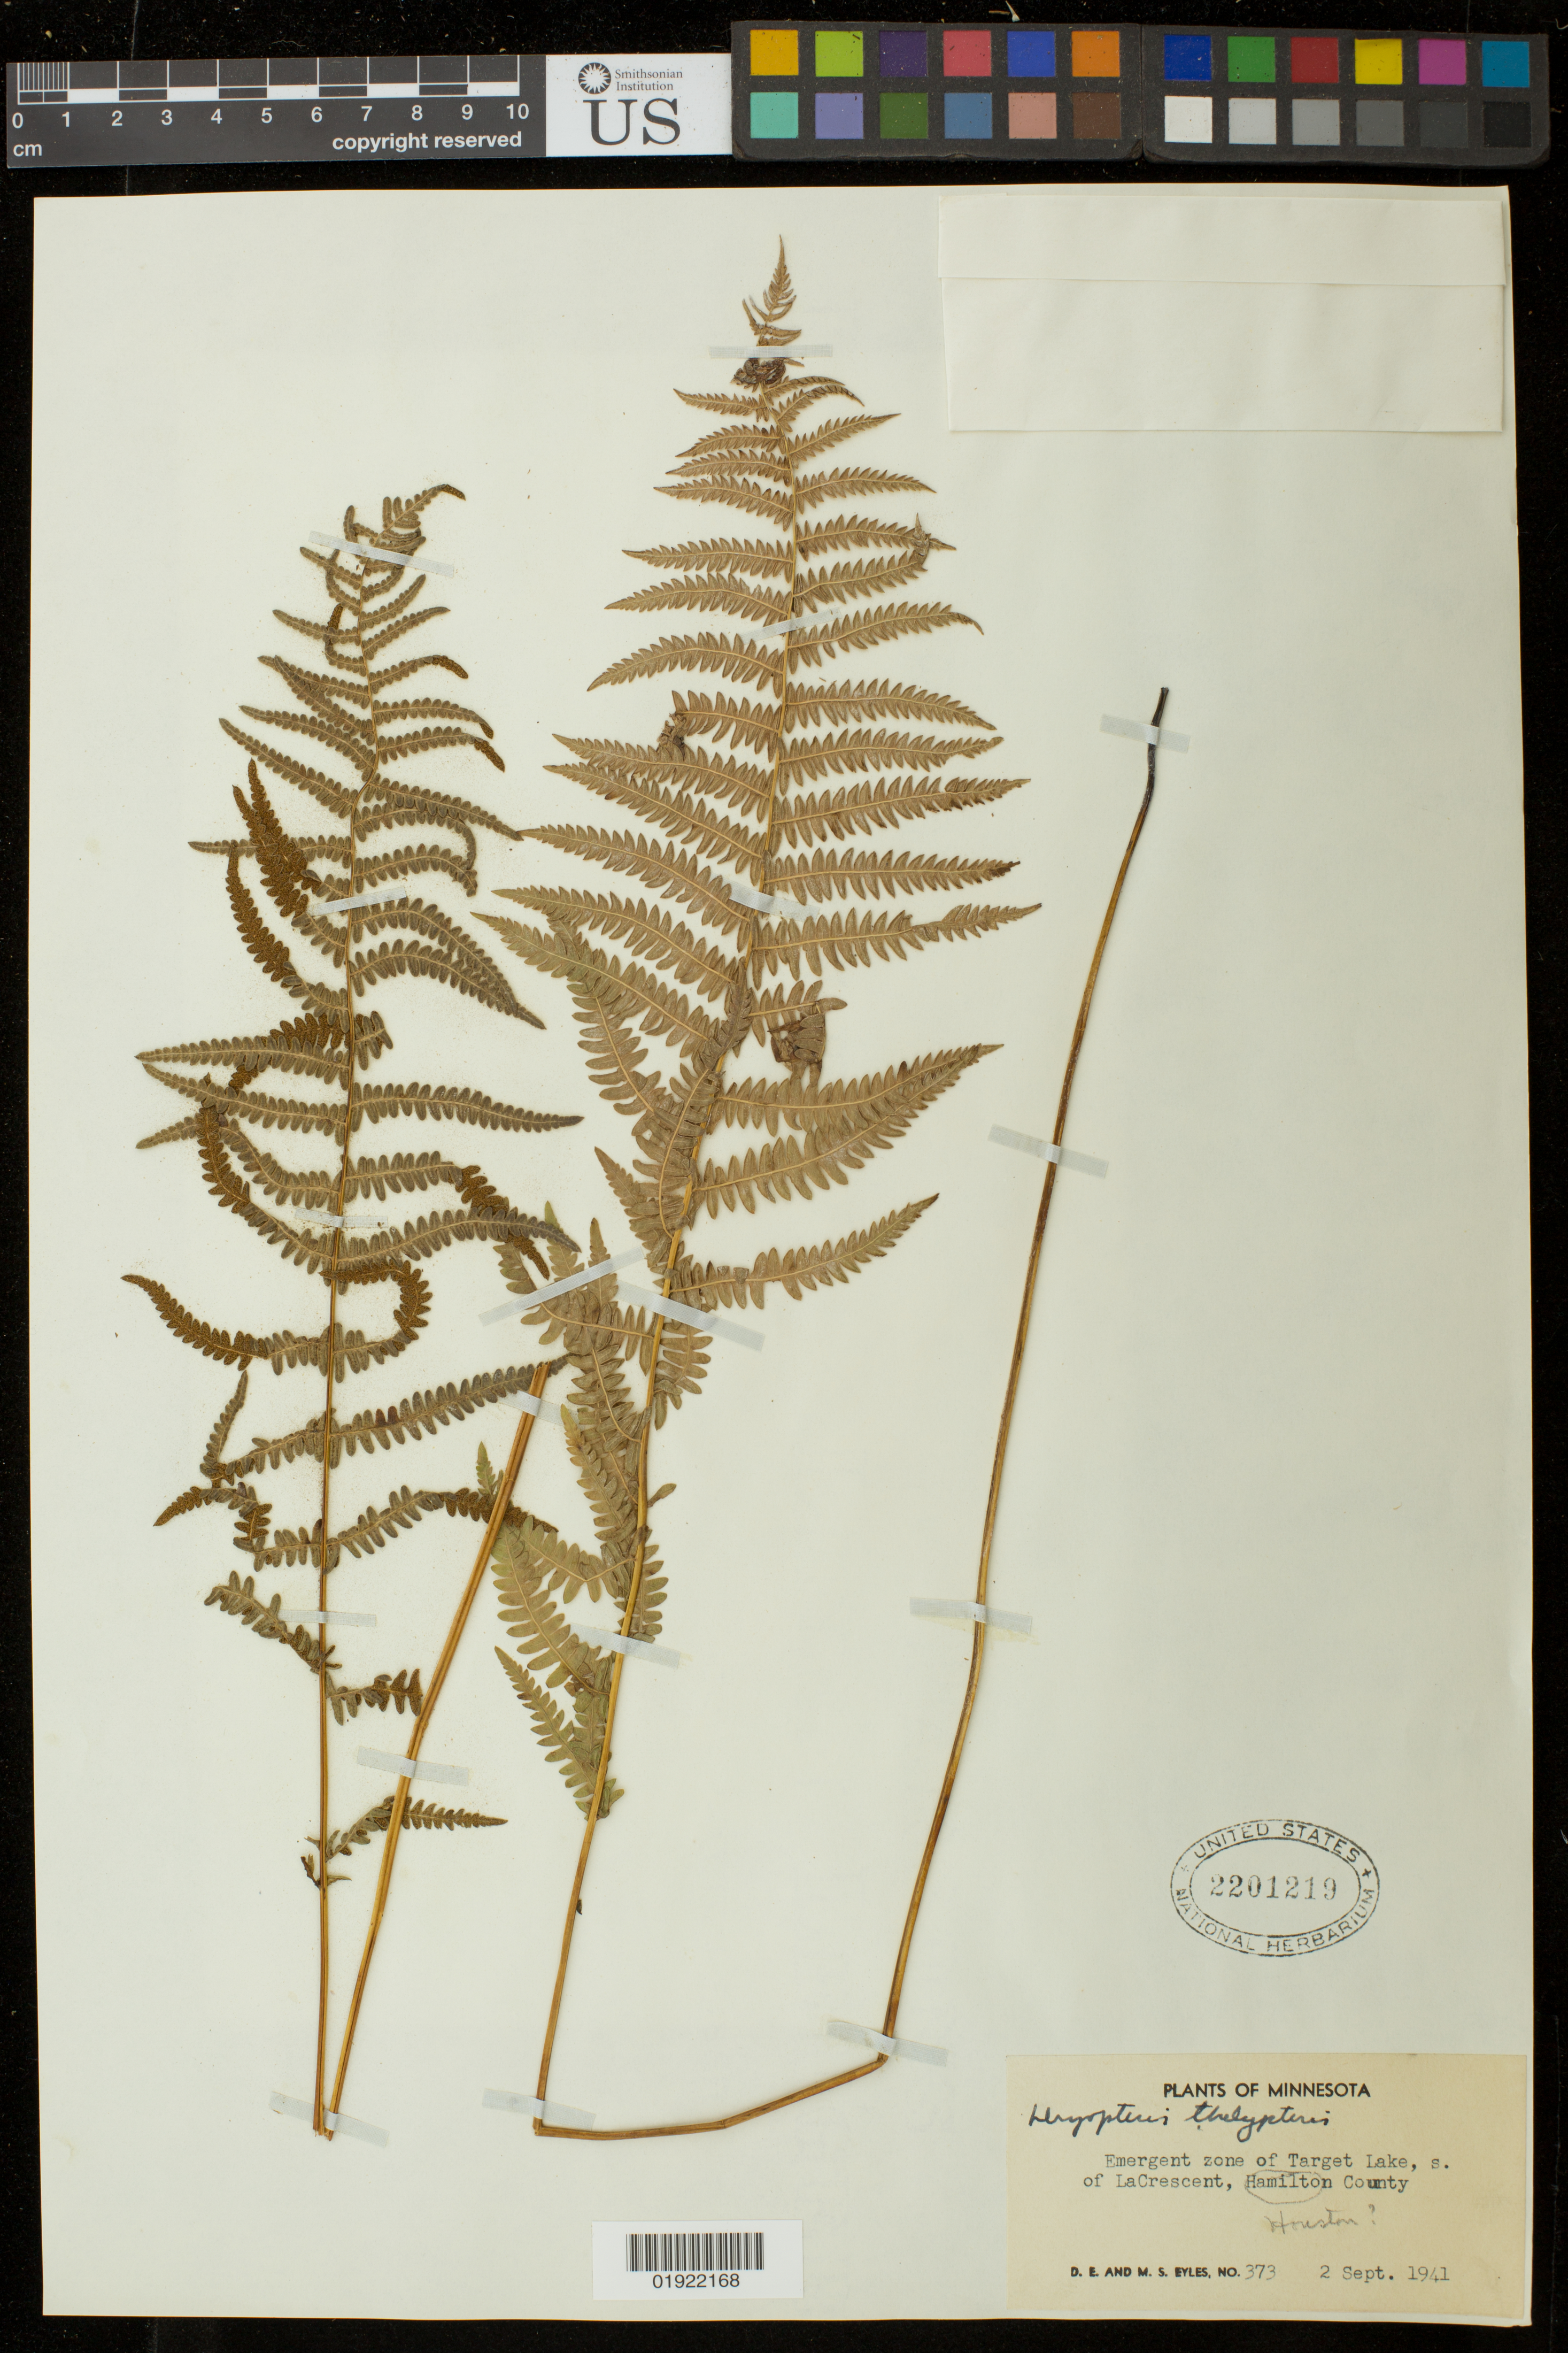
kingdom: Plantae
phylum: Tracheophyta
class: Polypodiopsida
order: Polypodiales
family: Thelypteridaceae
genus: Thelypteris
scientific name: Thelypteris palustris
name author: (Salisb.) Schott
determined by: Schott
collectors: M. Eyles & D. Eyles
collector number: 373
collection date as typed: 2 Sept. 1941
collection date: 1941-09-02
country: United States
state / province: Minnesota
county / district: Houston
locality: emergent zone of Target lake, s. of LaCrescent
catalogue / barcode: US 2201219